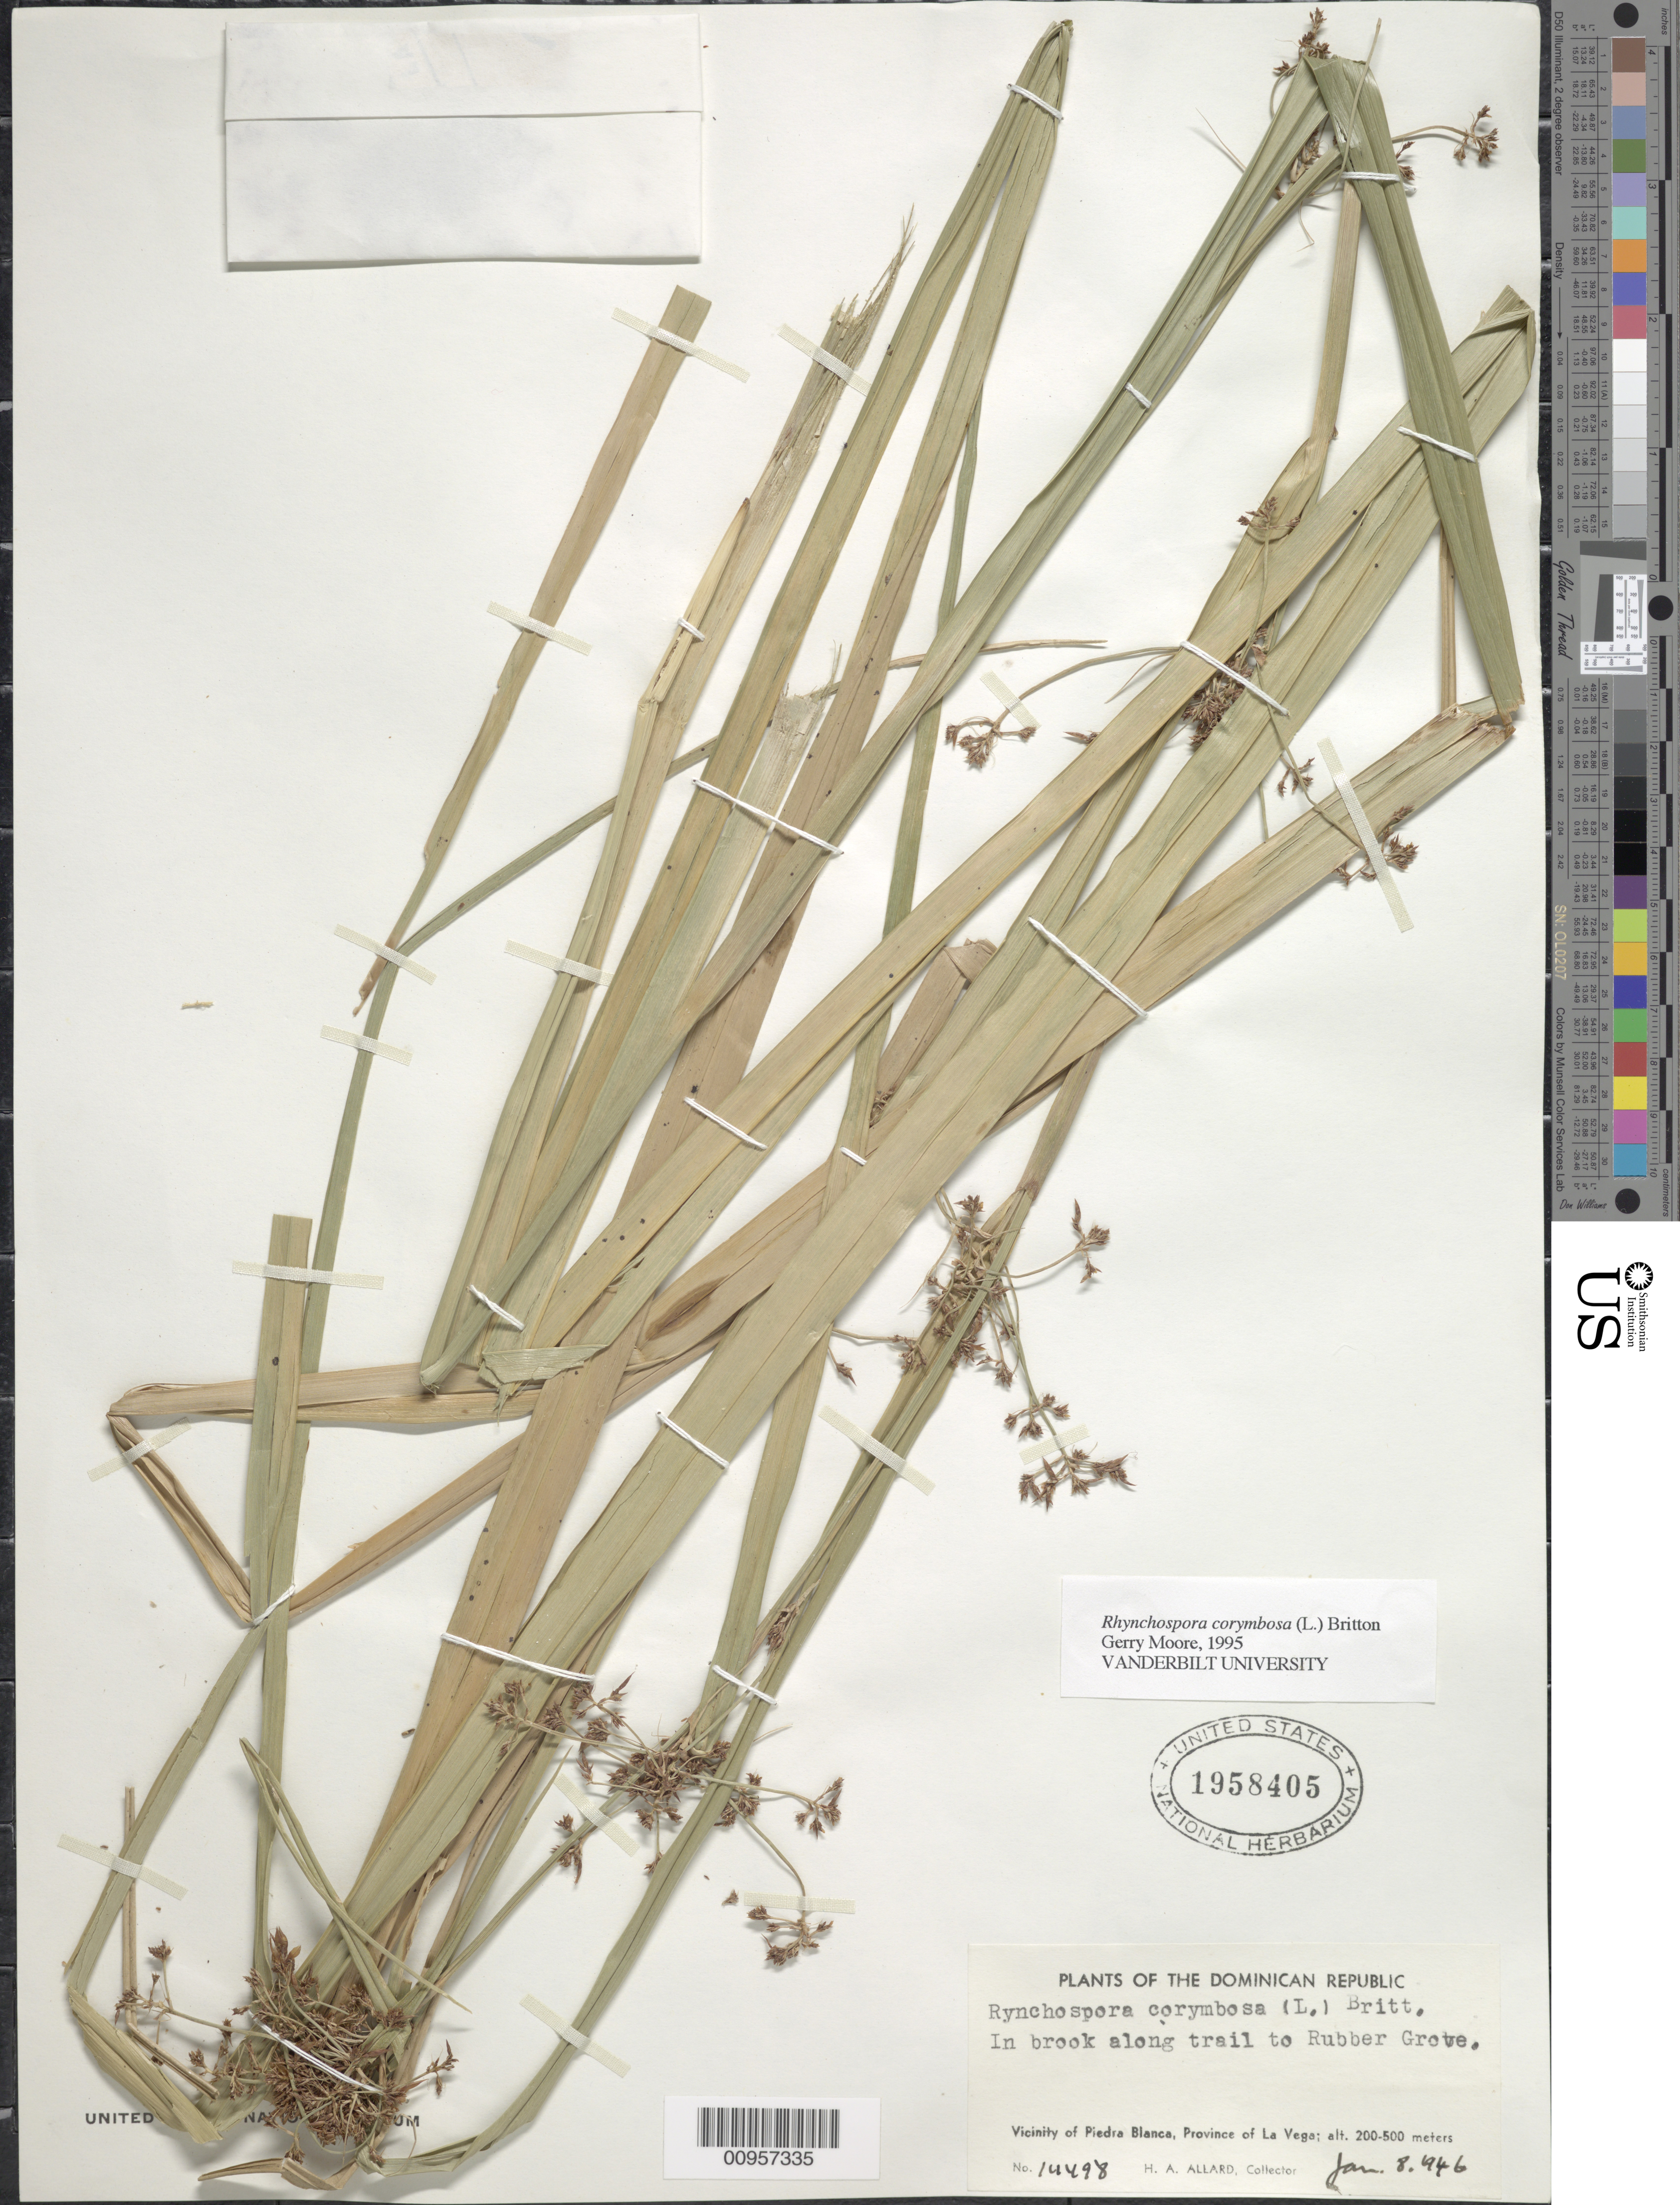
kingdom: Plantae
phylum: Tracheophyta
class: Liliopsida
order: Poales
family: Cyperaceae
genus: Rhynchospora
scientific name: Rhynchospora corymbosa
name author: (L.) Britton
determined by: Moore, G.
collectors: H. A. Allard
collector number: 14498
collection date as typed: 08 Jan 1946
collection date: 1946-01-08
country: Dominican Republic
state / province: La Vega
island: Hispaniola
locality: Vicinity of Piedra Blanca, in brook along trail to Rubber Grove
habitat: In brook along trail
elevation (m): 200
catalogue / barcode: US 1958405